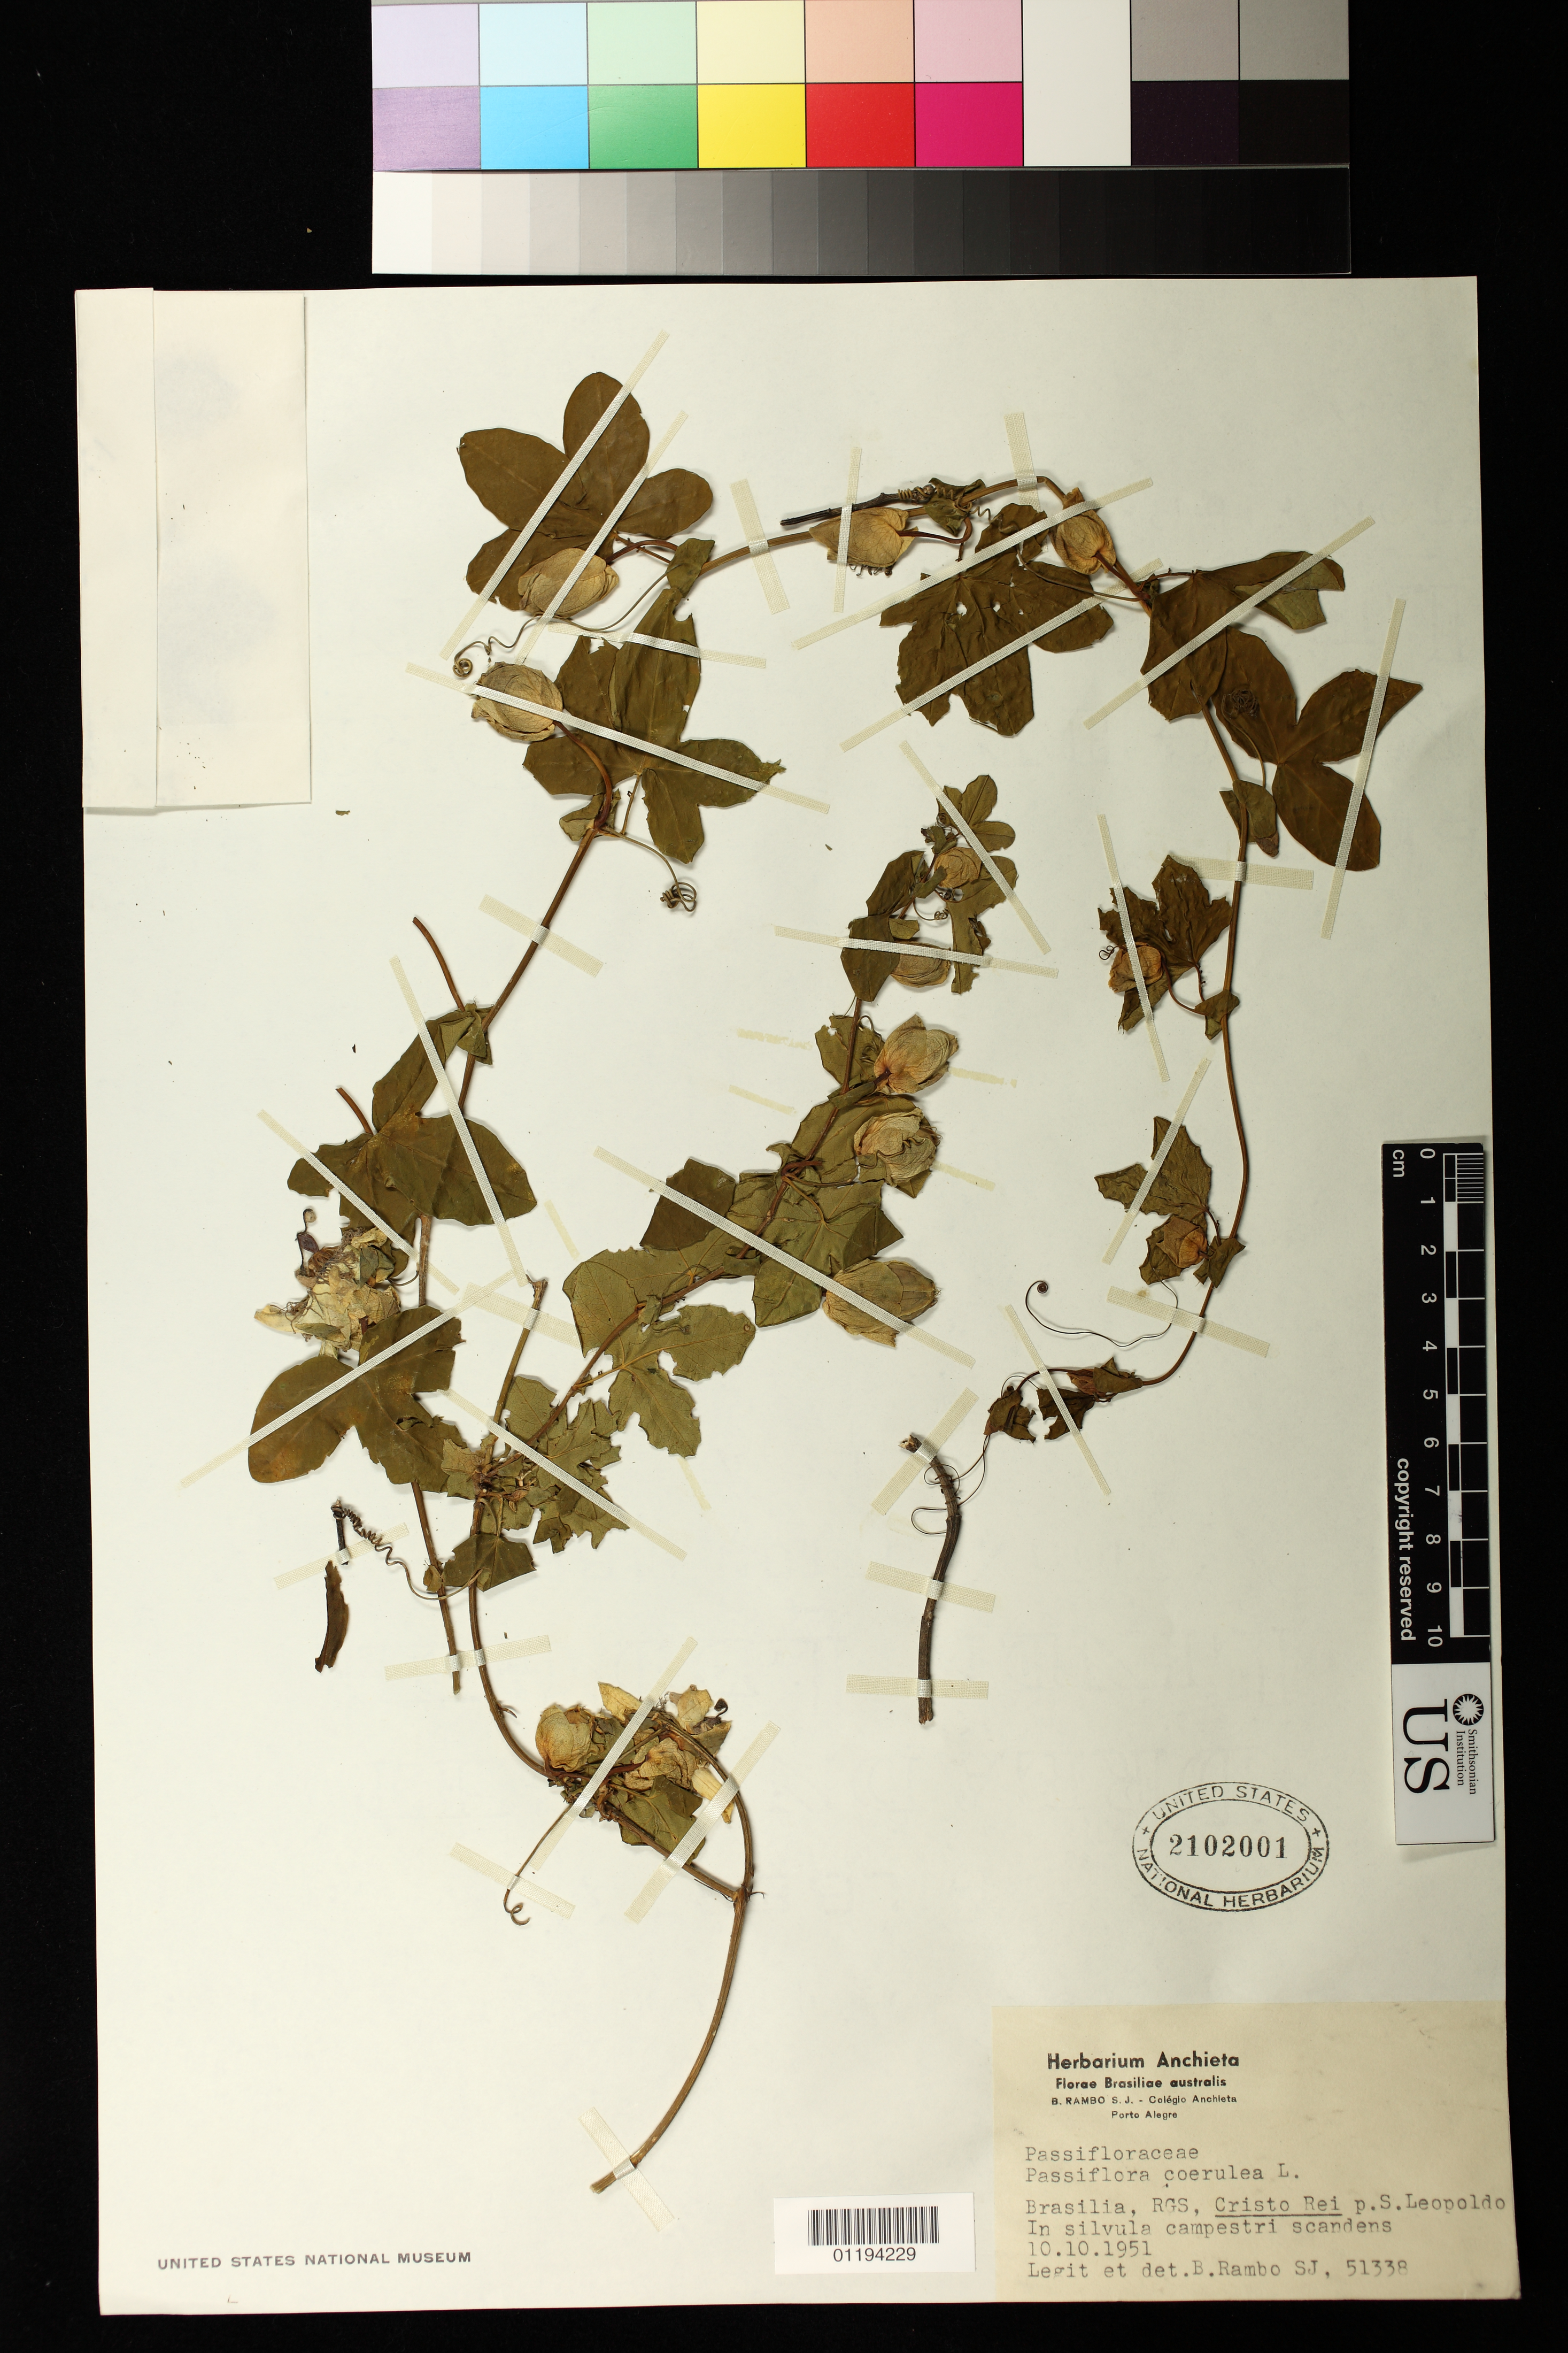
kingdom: Plantae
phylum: Tracheophyta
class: Magnoliopsida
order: Malpighiales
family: Passifloraceae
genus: Passiflora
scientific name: Passiflora caerulea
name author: L.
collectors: B. Rambo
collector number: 51338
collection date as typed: Oct 10 1951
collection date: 1951-10-10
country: Brazil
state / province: Rio Grande do Sul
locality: Christo Rei p. S. Leopoldo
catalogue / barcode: US 2102001